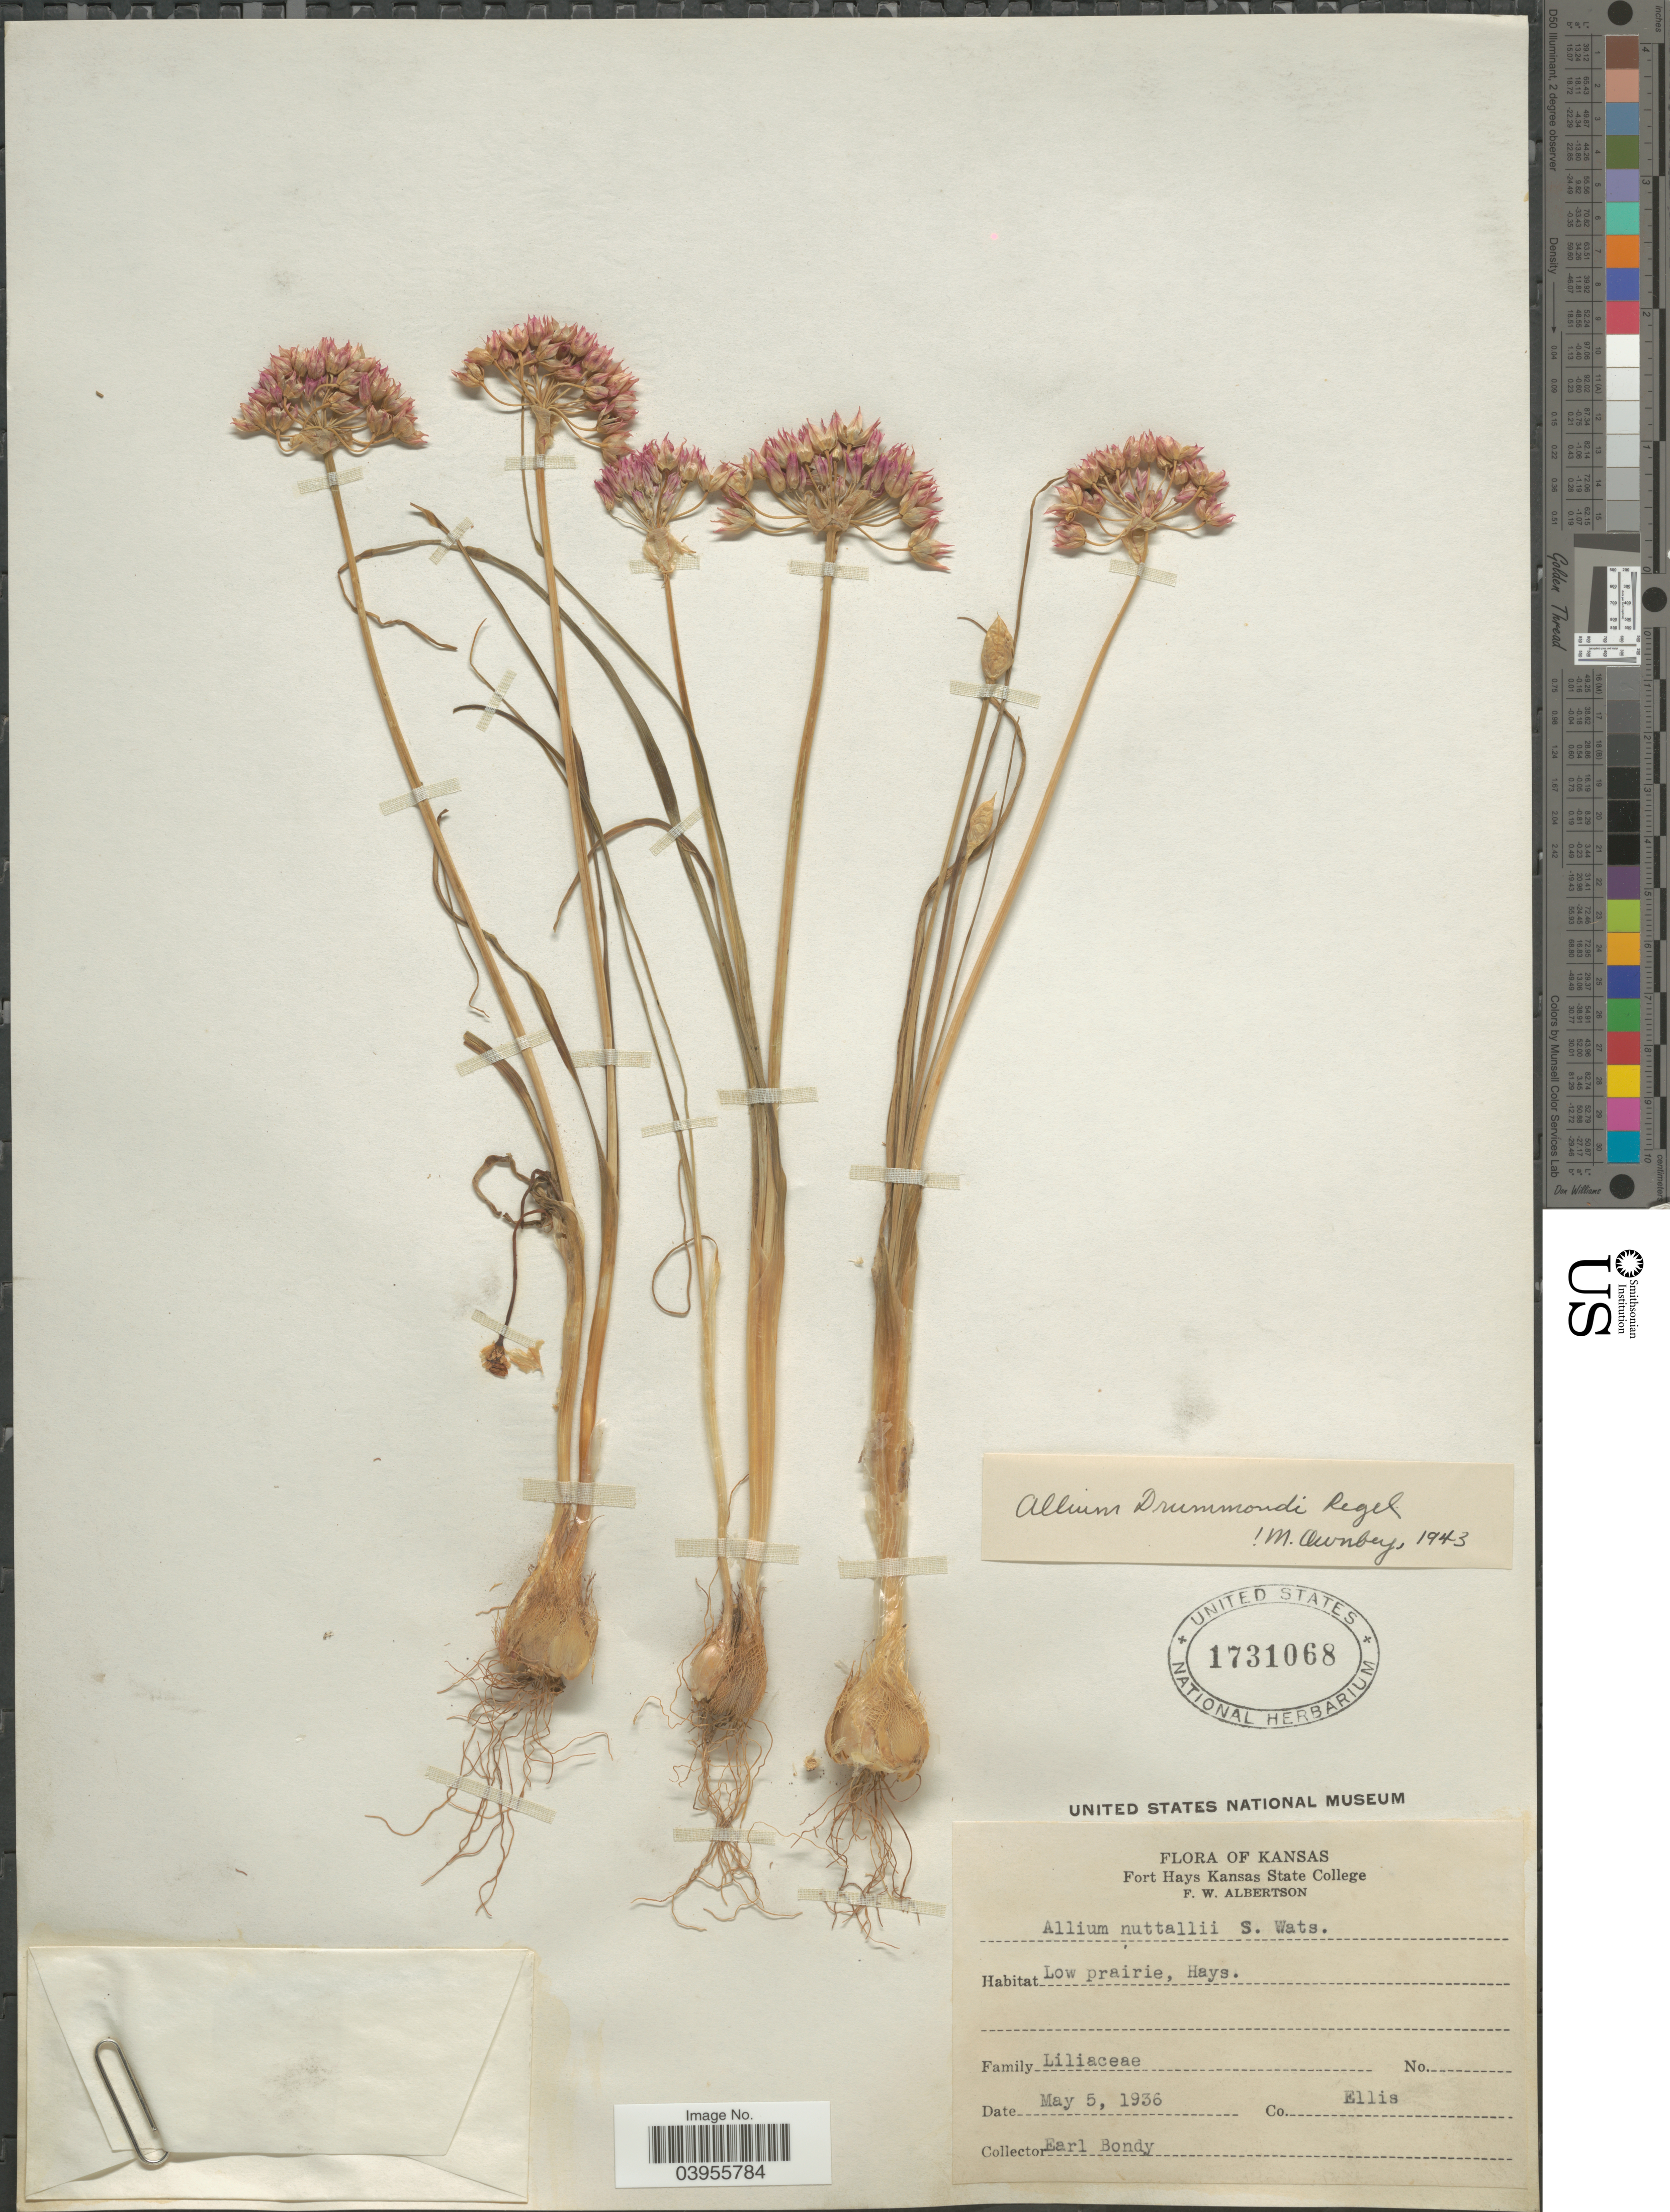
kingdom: Plantae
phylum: Tracheophyta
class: Liliopsida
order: Asparagales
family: Amaryllidaceae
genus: Allium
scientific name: Allium drummondii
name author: Regel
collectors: E. Bondy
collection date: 1936-05-05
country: United States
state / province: Kansas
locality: Low prairie, Hays. Co. Ellis.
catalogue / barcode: US 1731068